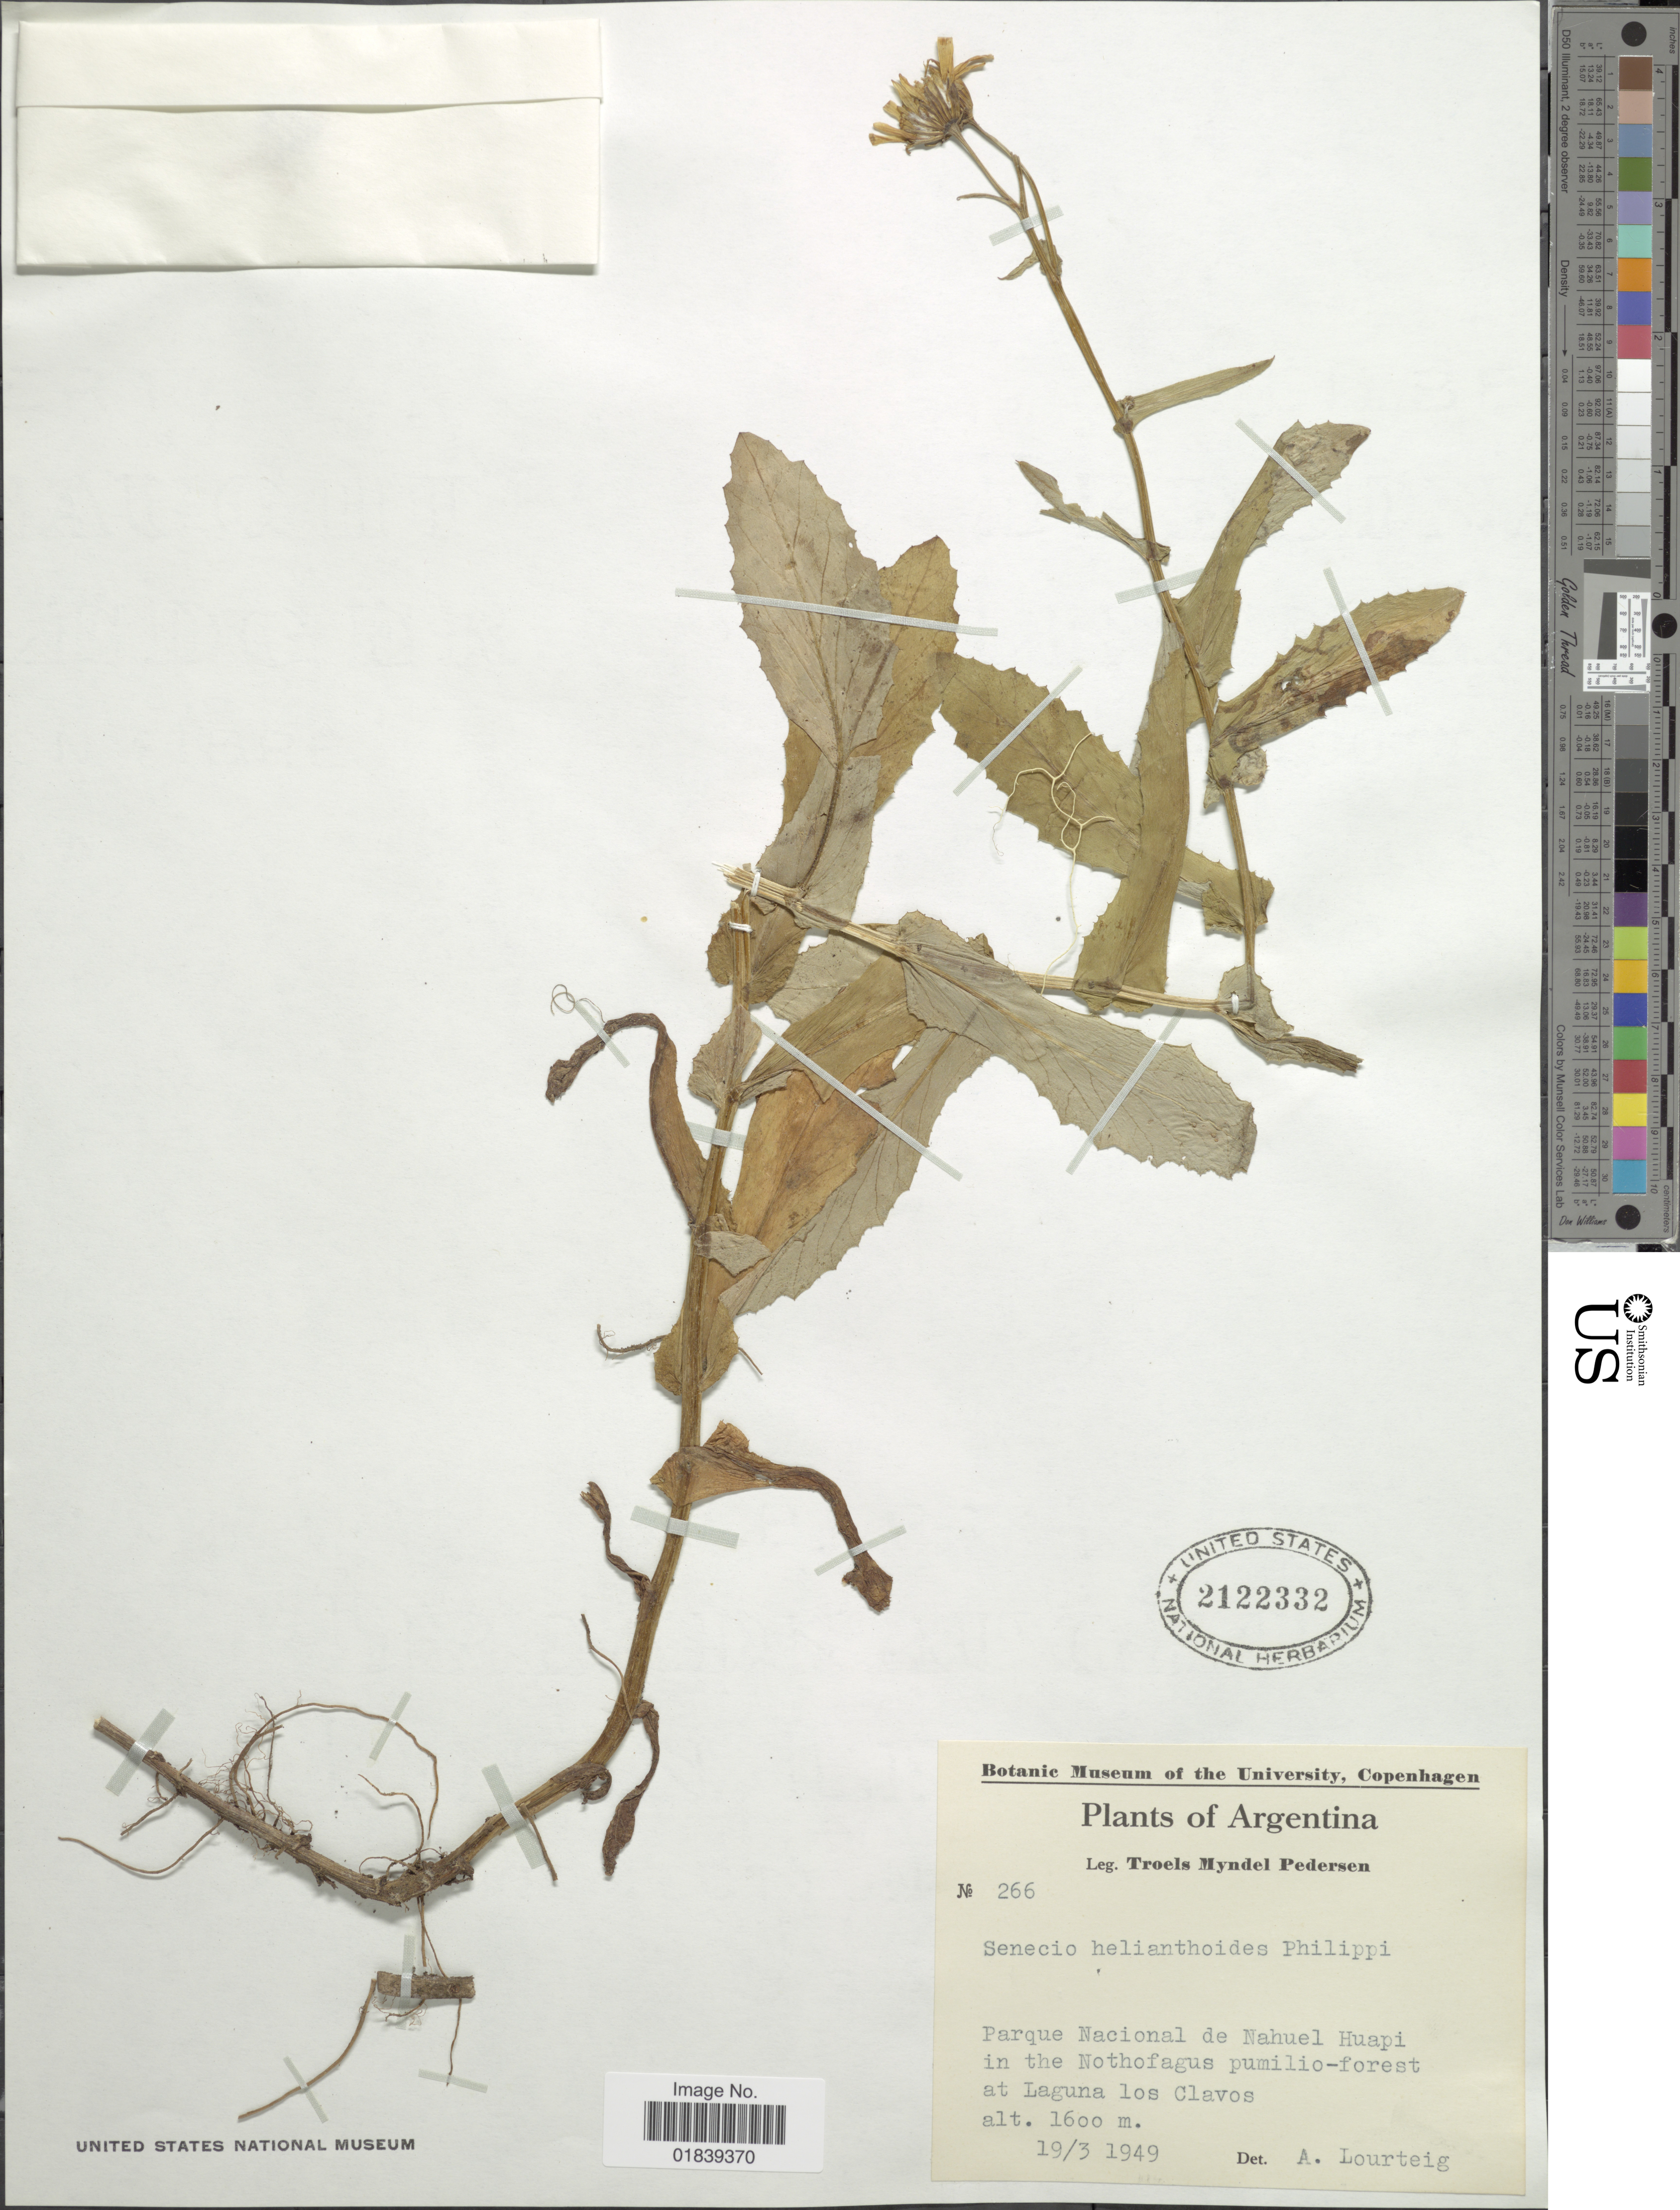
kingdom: Plantae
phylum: Tracheophyta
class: Magnoliopsida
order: Asterales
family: Asteraceae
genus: Senecio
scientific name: Senecio helianthoides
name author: Phil.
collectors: T. Pederson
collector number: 266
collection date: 1949-03-19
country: Argentina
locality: Parque Nacional de Nahuel Huapi, Lagunas los Clavos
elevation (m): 1600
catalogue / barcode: US 2122332